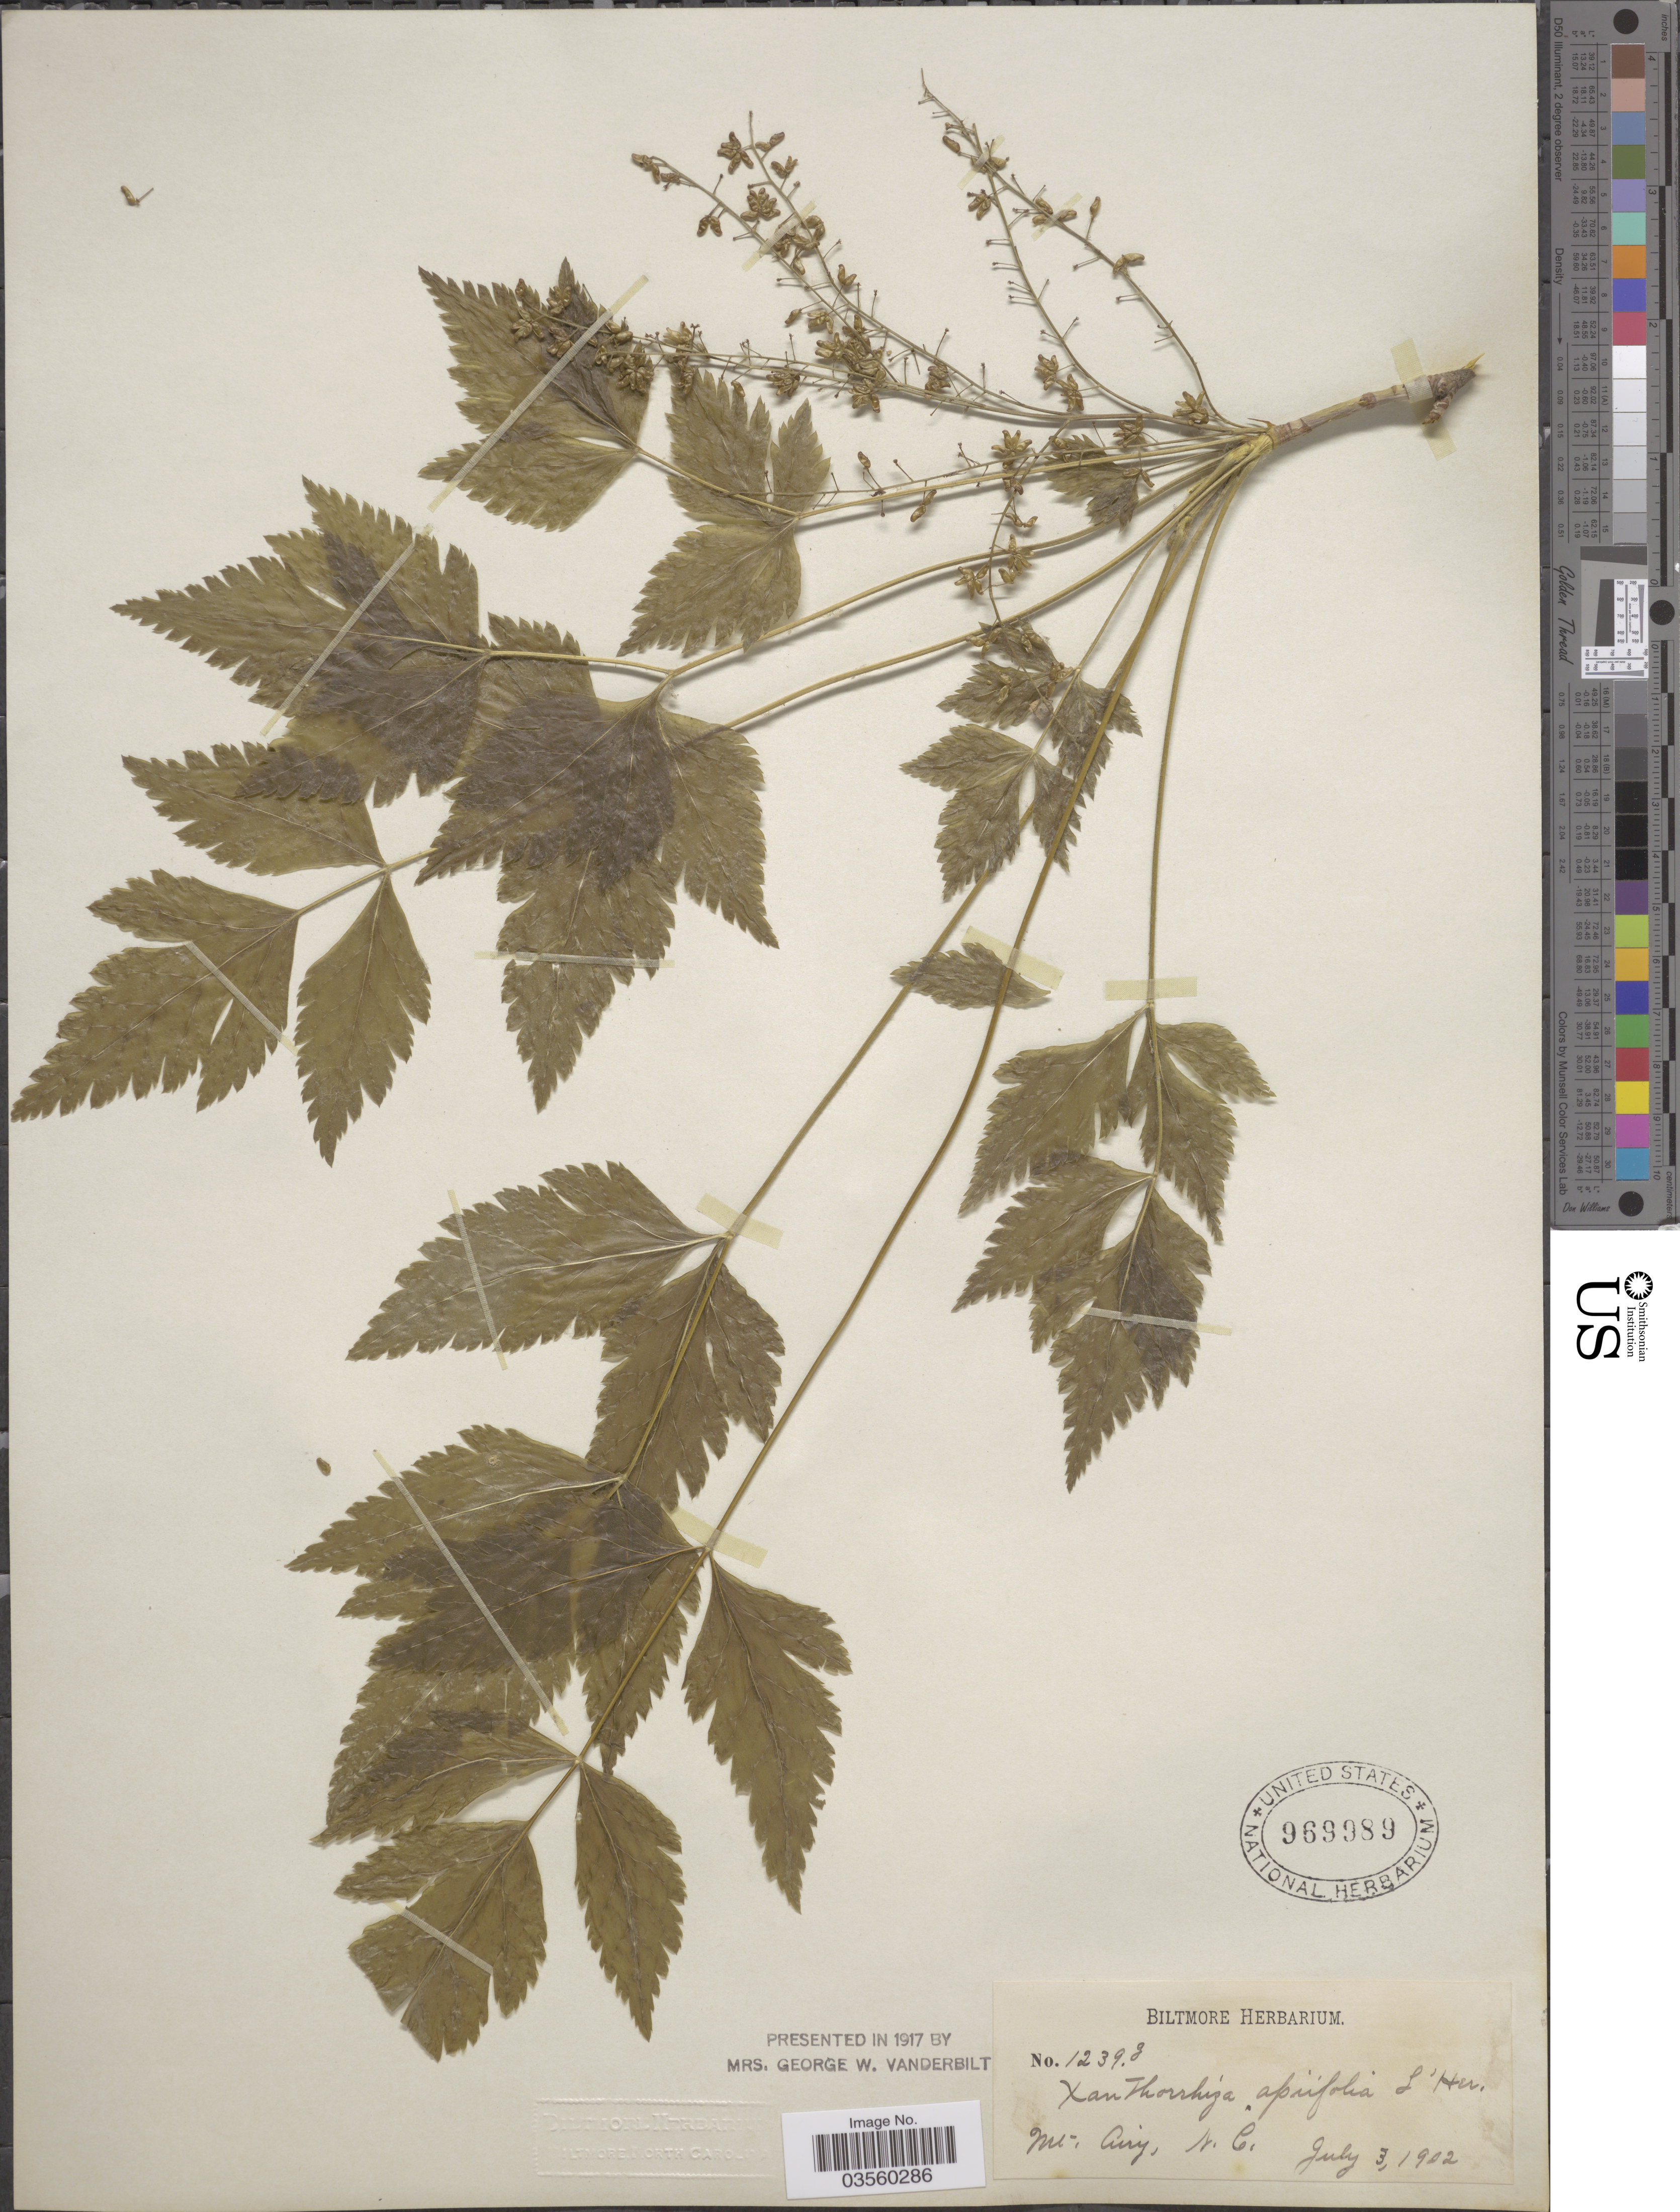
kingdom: Plantae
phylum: Tracheophyta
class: Magnoliopsida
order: Ranunculales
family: Ranunculaceae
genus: Xanthorhiza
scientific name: Xanthorhiza apiifolia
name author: L'Hér.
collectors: ex herb. Biltmore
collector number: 1239g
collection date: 1902-07-03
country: United States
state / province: North Carolina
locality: Mt. Airy.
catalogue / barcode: US 969989